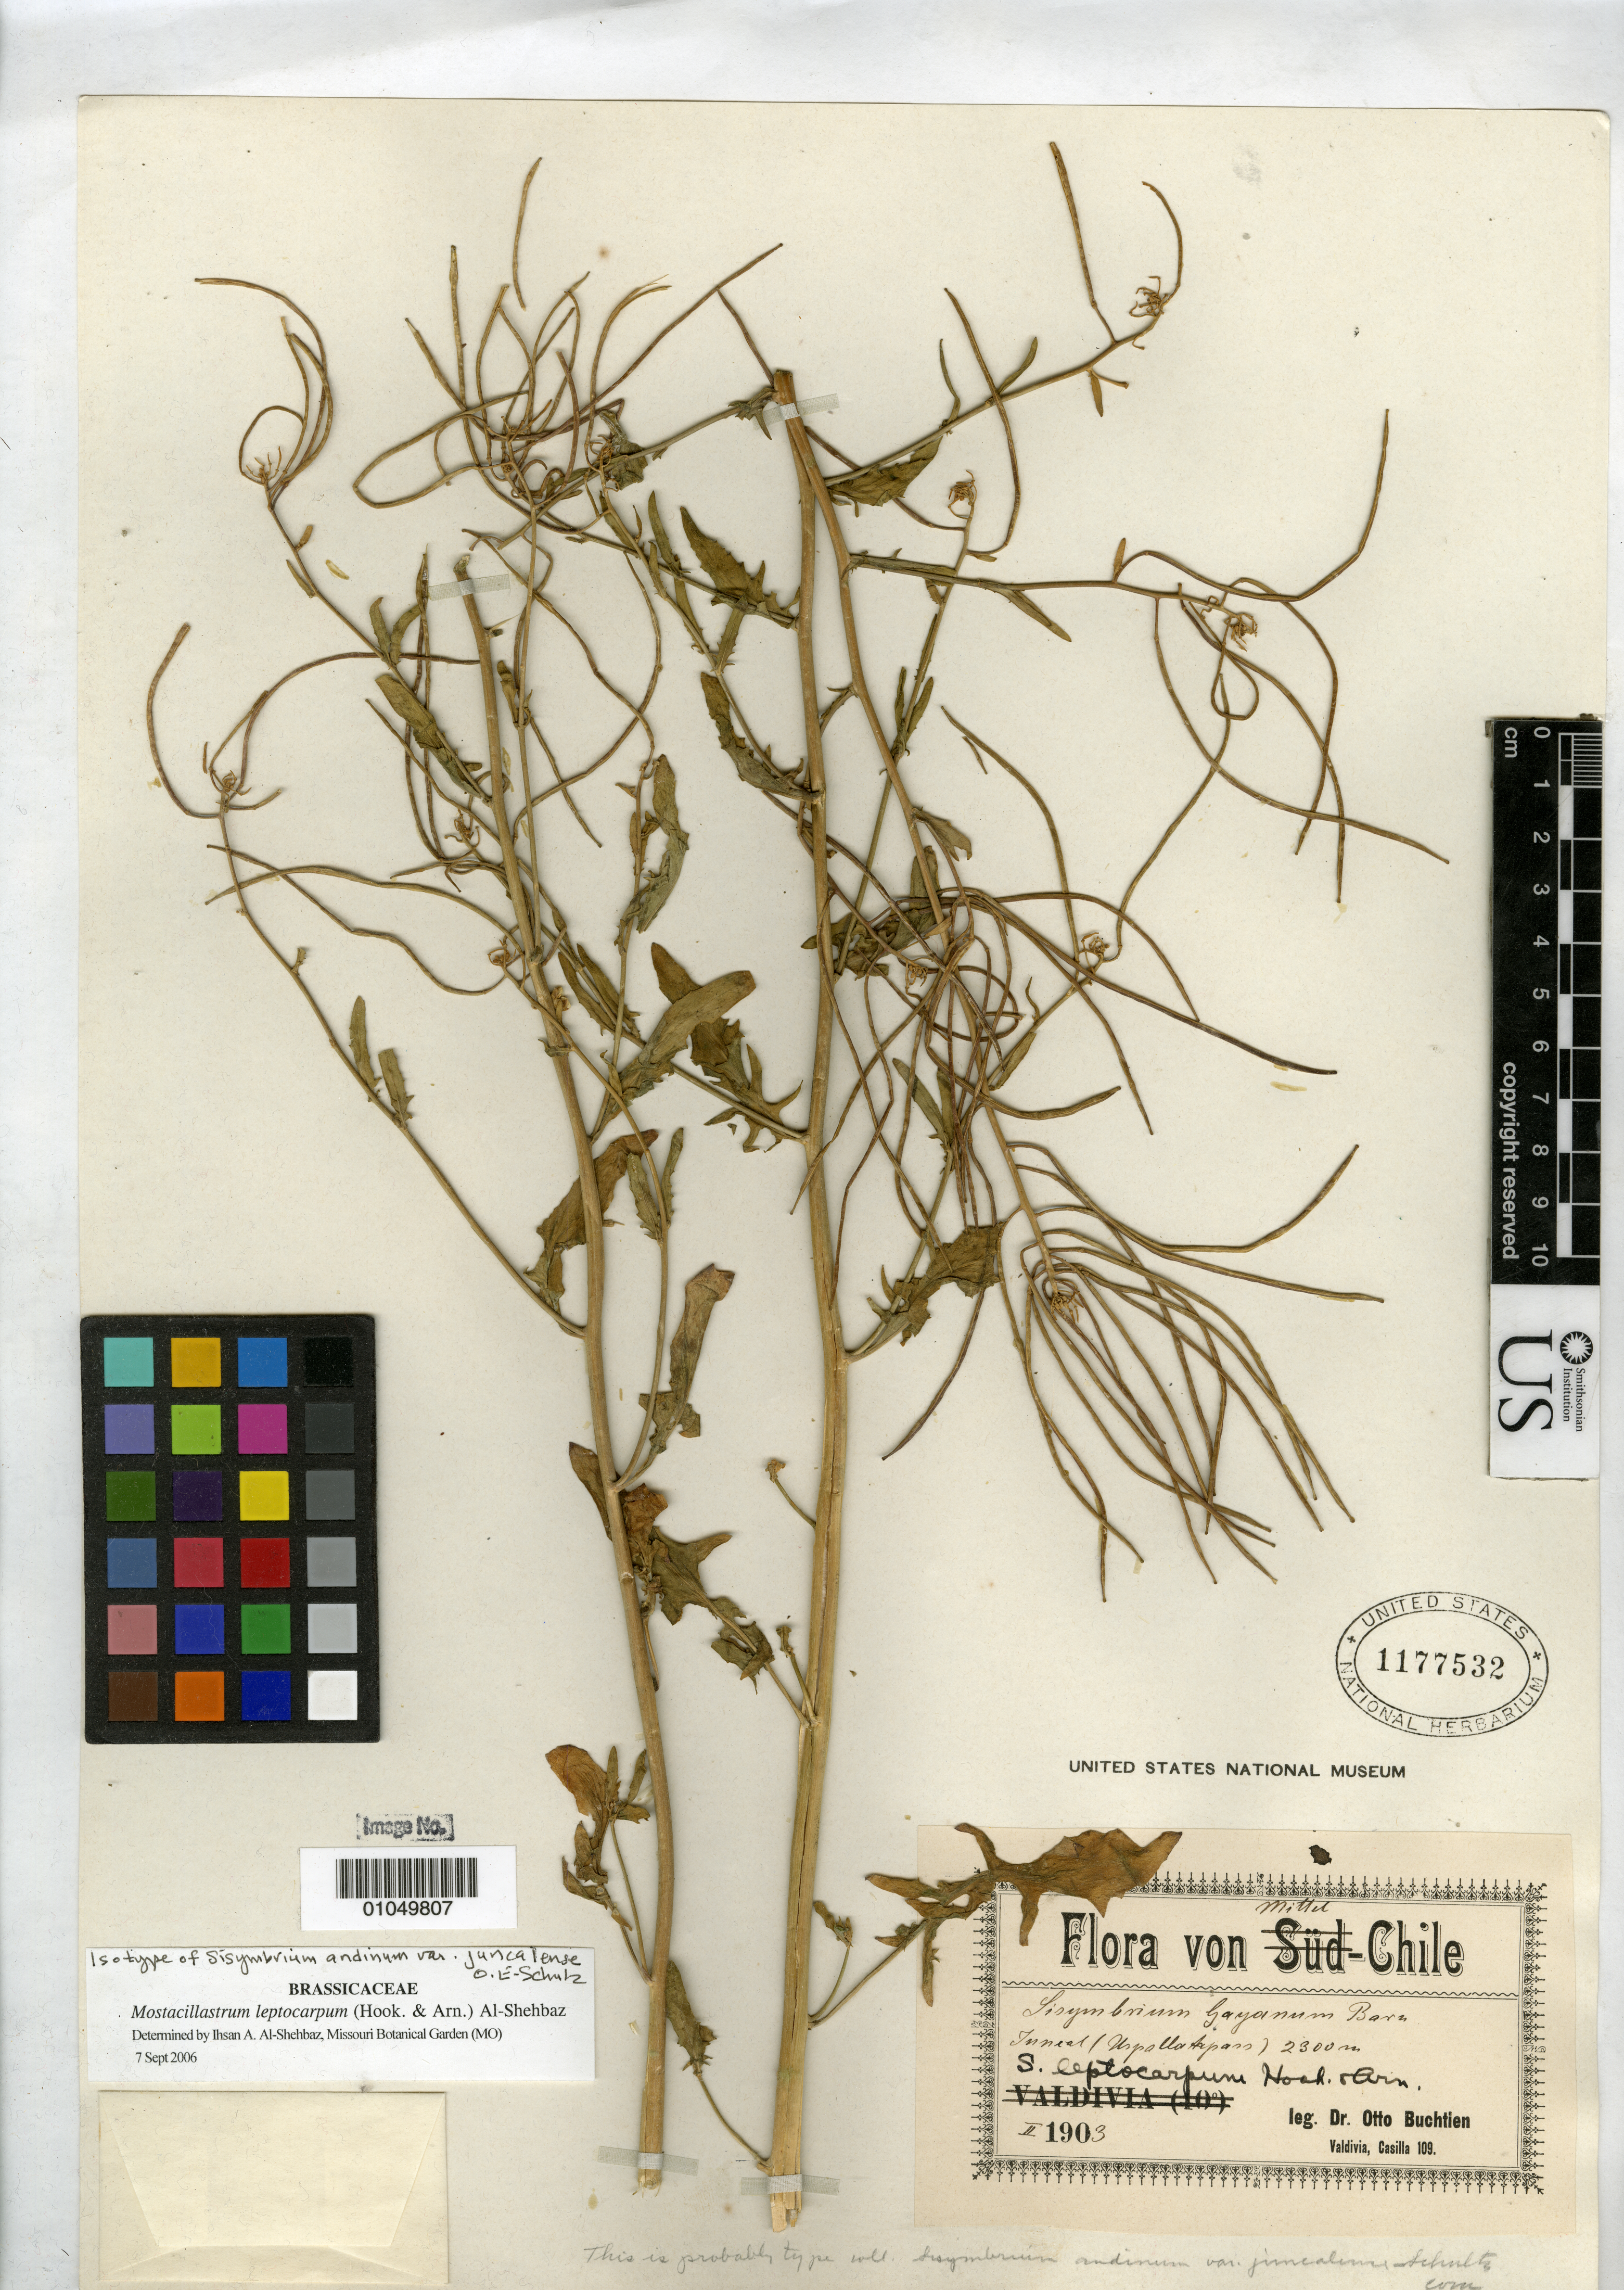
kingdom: Plantae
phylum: Tracheophyta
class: Magnoliopsida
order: Brassicales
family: Brassicaceae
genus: Sisymbrium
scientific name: Sisymbrium andinum var. juncalense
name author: O.E. Schulz in Engl.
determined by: Al-Shehbaz, I. A., (MO), Missouri Botanical Garden (UNITED STATES)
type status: Isotype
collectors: O. Buchtien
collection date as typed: Feb 1903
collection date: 1903-02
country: Chile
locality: Mittel-Chile. Juncal (Uspallata Pass).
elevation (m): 2300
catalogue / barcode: US 1177532